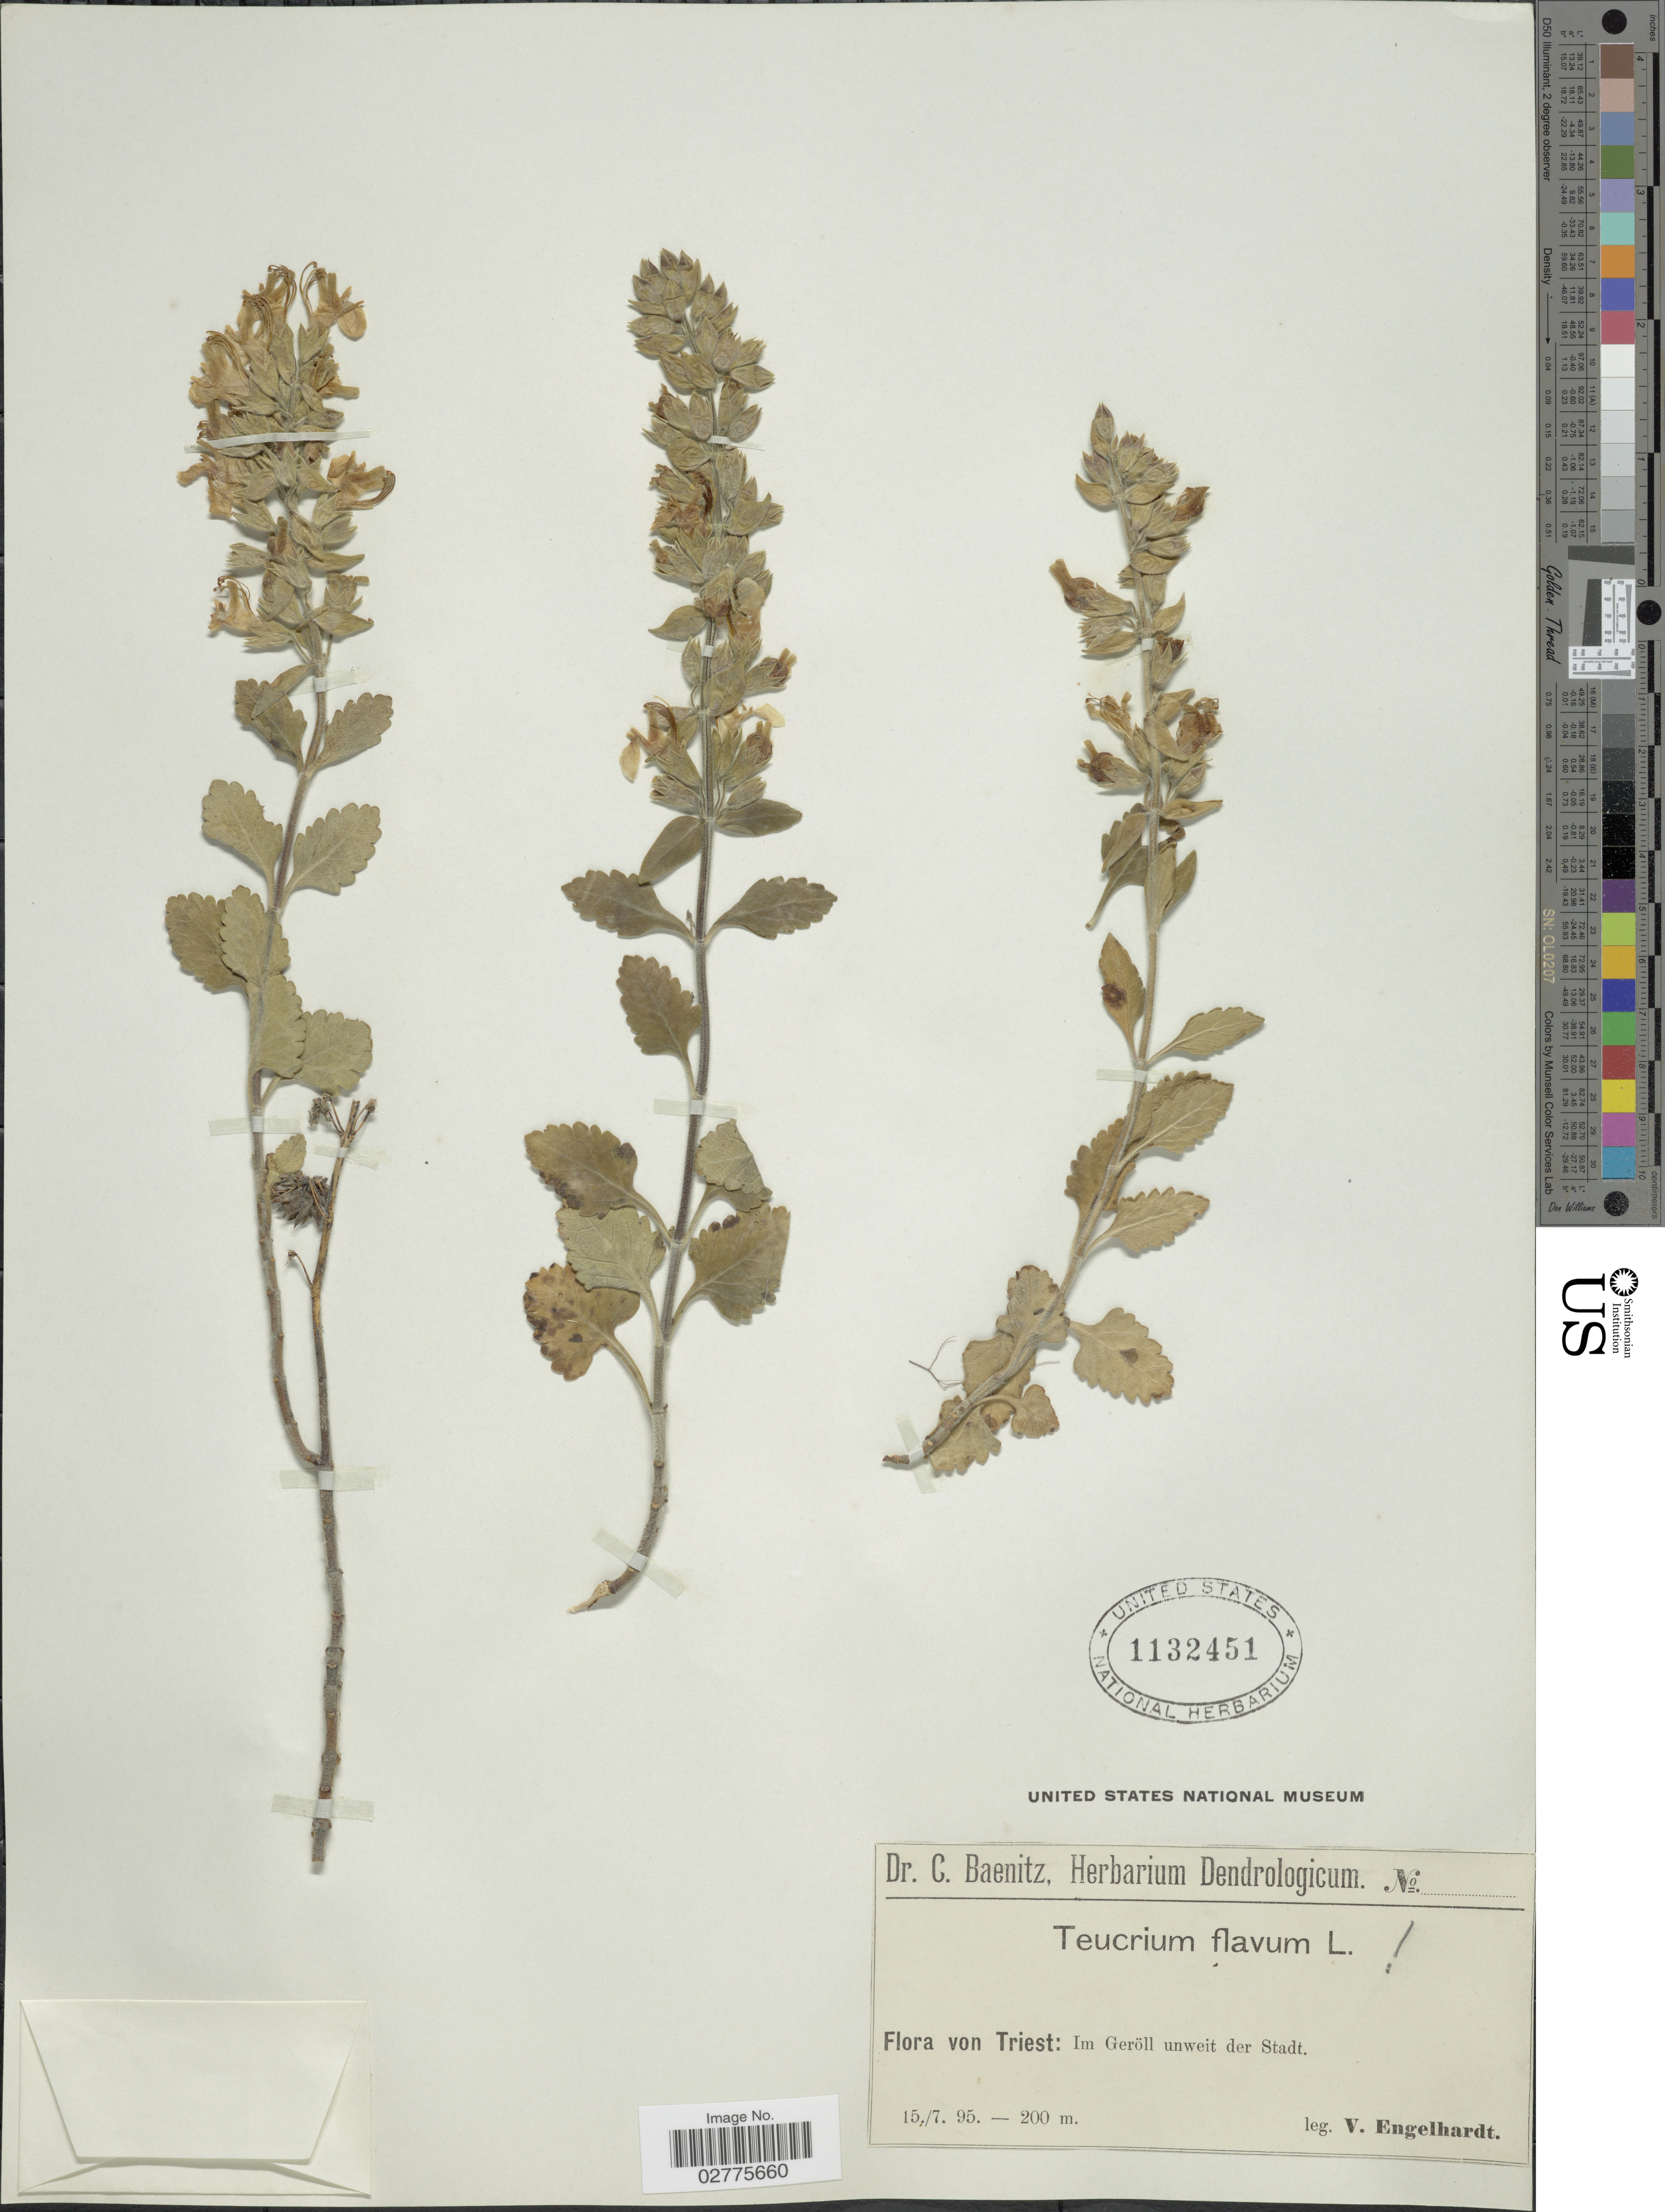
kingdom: Plantae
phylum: Tracheophyta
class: Magnoliopsida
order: Lamiales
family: Lamiaceae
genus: Teucrium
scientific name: Teucrium flavum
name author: L.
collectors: V. Engelhardt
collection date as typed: Transcribed d/m/y: 15/7/95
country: Italy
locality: Triest: Im Geröll unweit der Stadt.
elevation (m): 200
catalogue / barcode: US 1132451